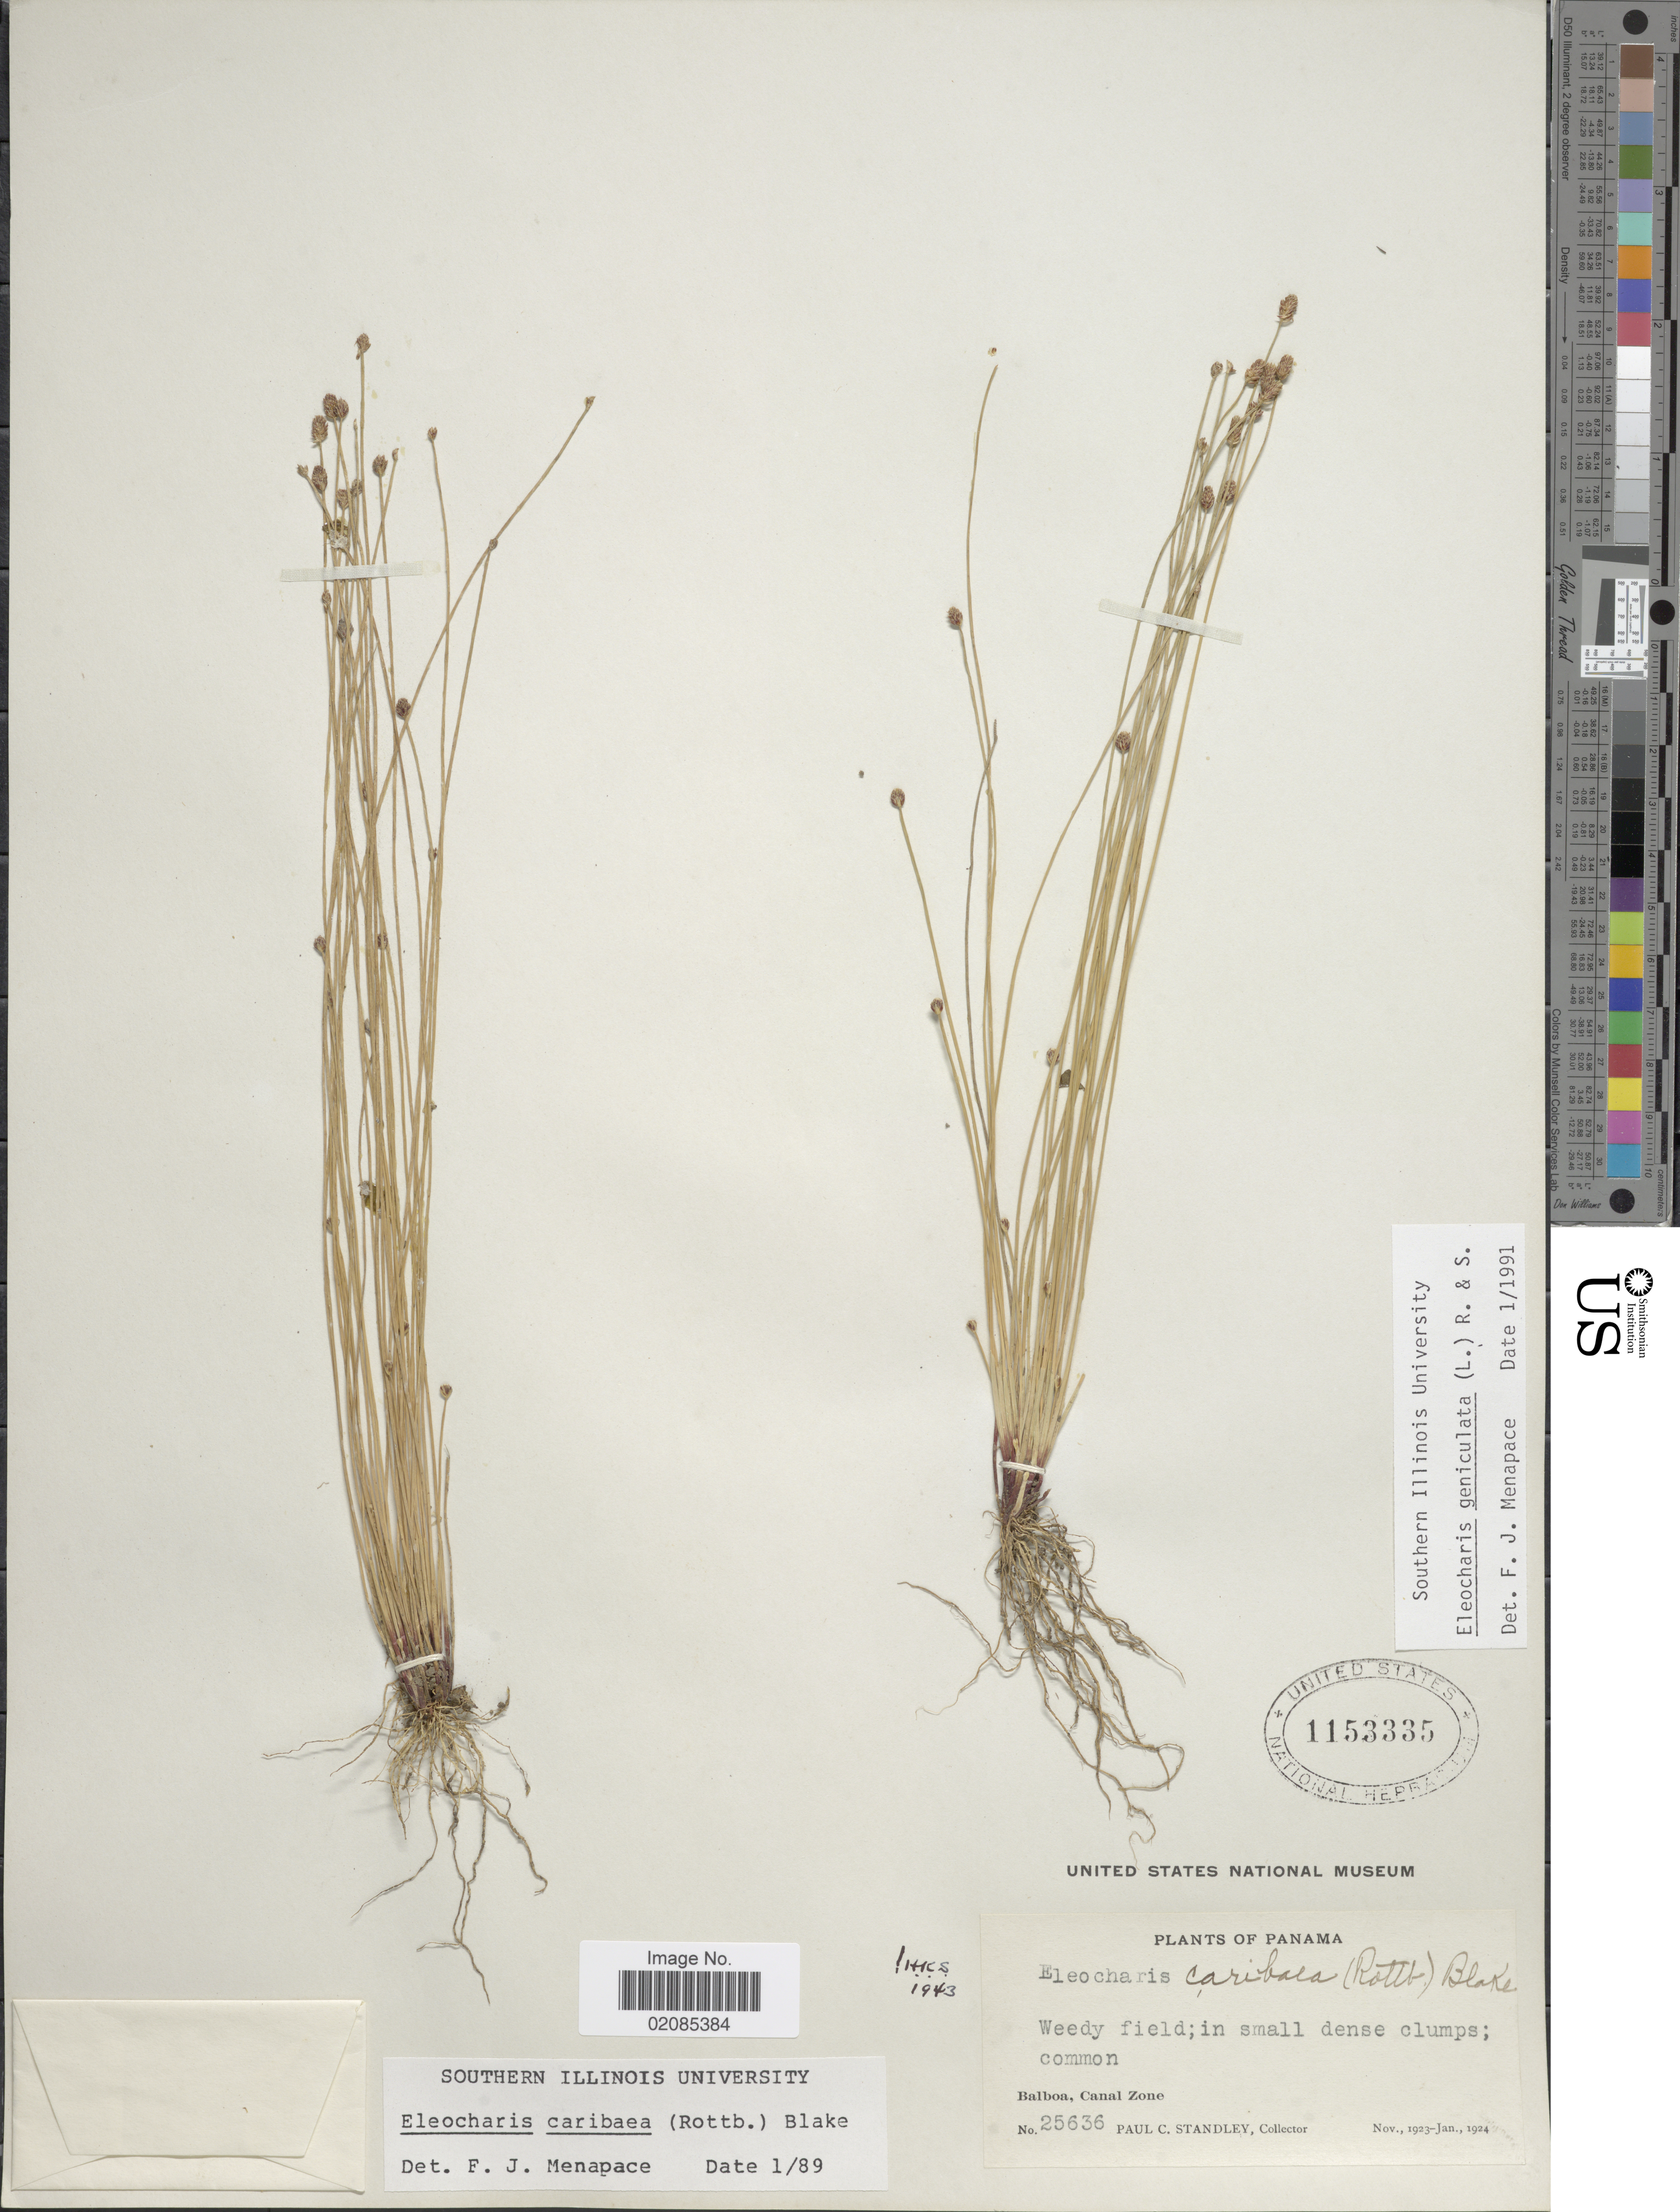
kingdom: Plantae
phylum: Tracheophyta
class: Liliopsida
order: Poales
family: Cyperaceae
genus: Eleocharis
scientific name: Eleocharis geniculata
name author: (L.) Roem. & Schult.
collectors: P. C. Standley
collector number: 25636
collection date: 1923-11/1924-01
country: Panama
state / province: Colón / Panamá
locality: Weedy fields, Balboa, Canal Zone.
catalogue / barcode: US 1153335